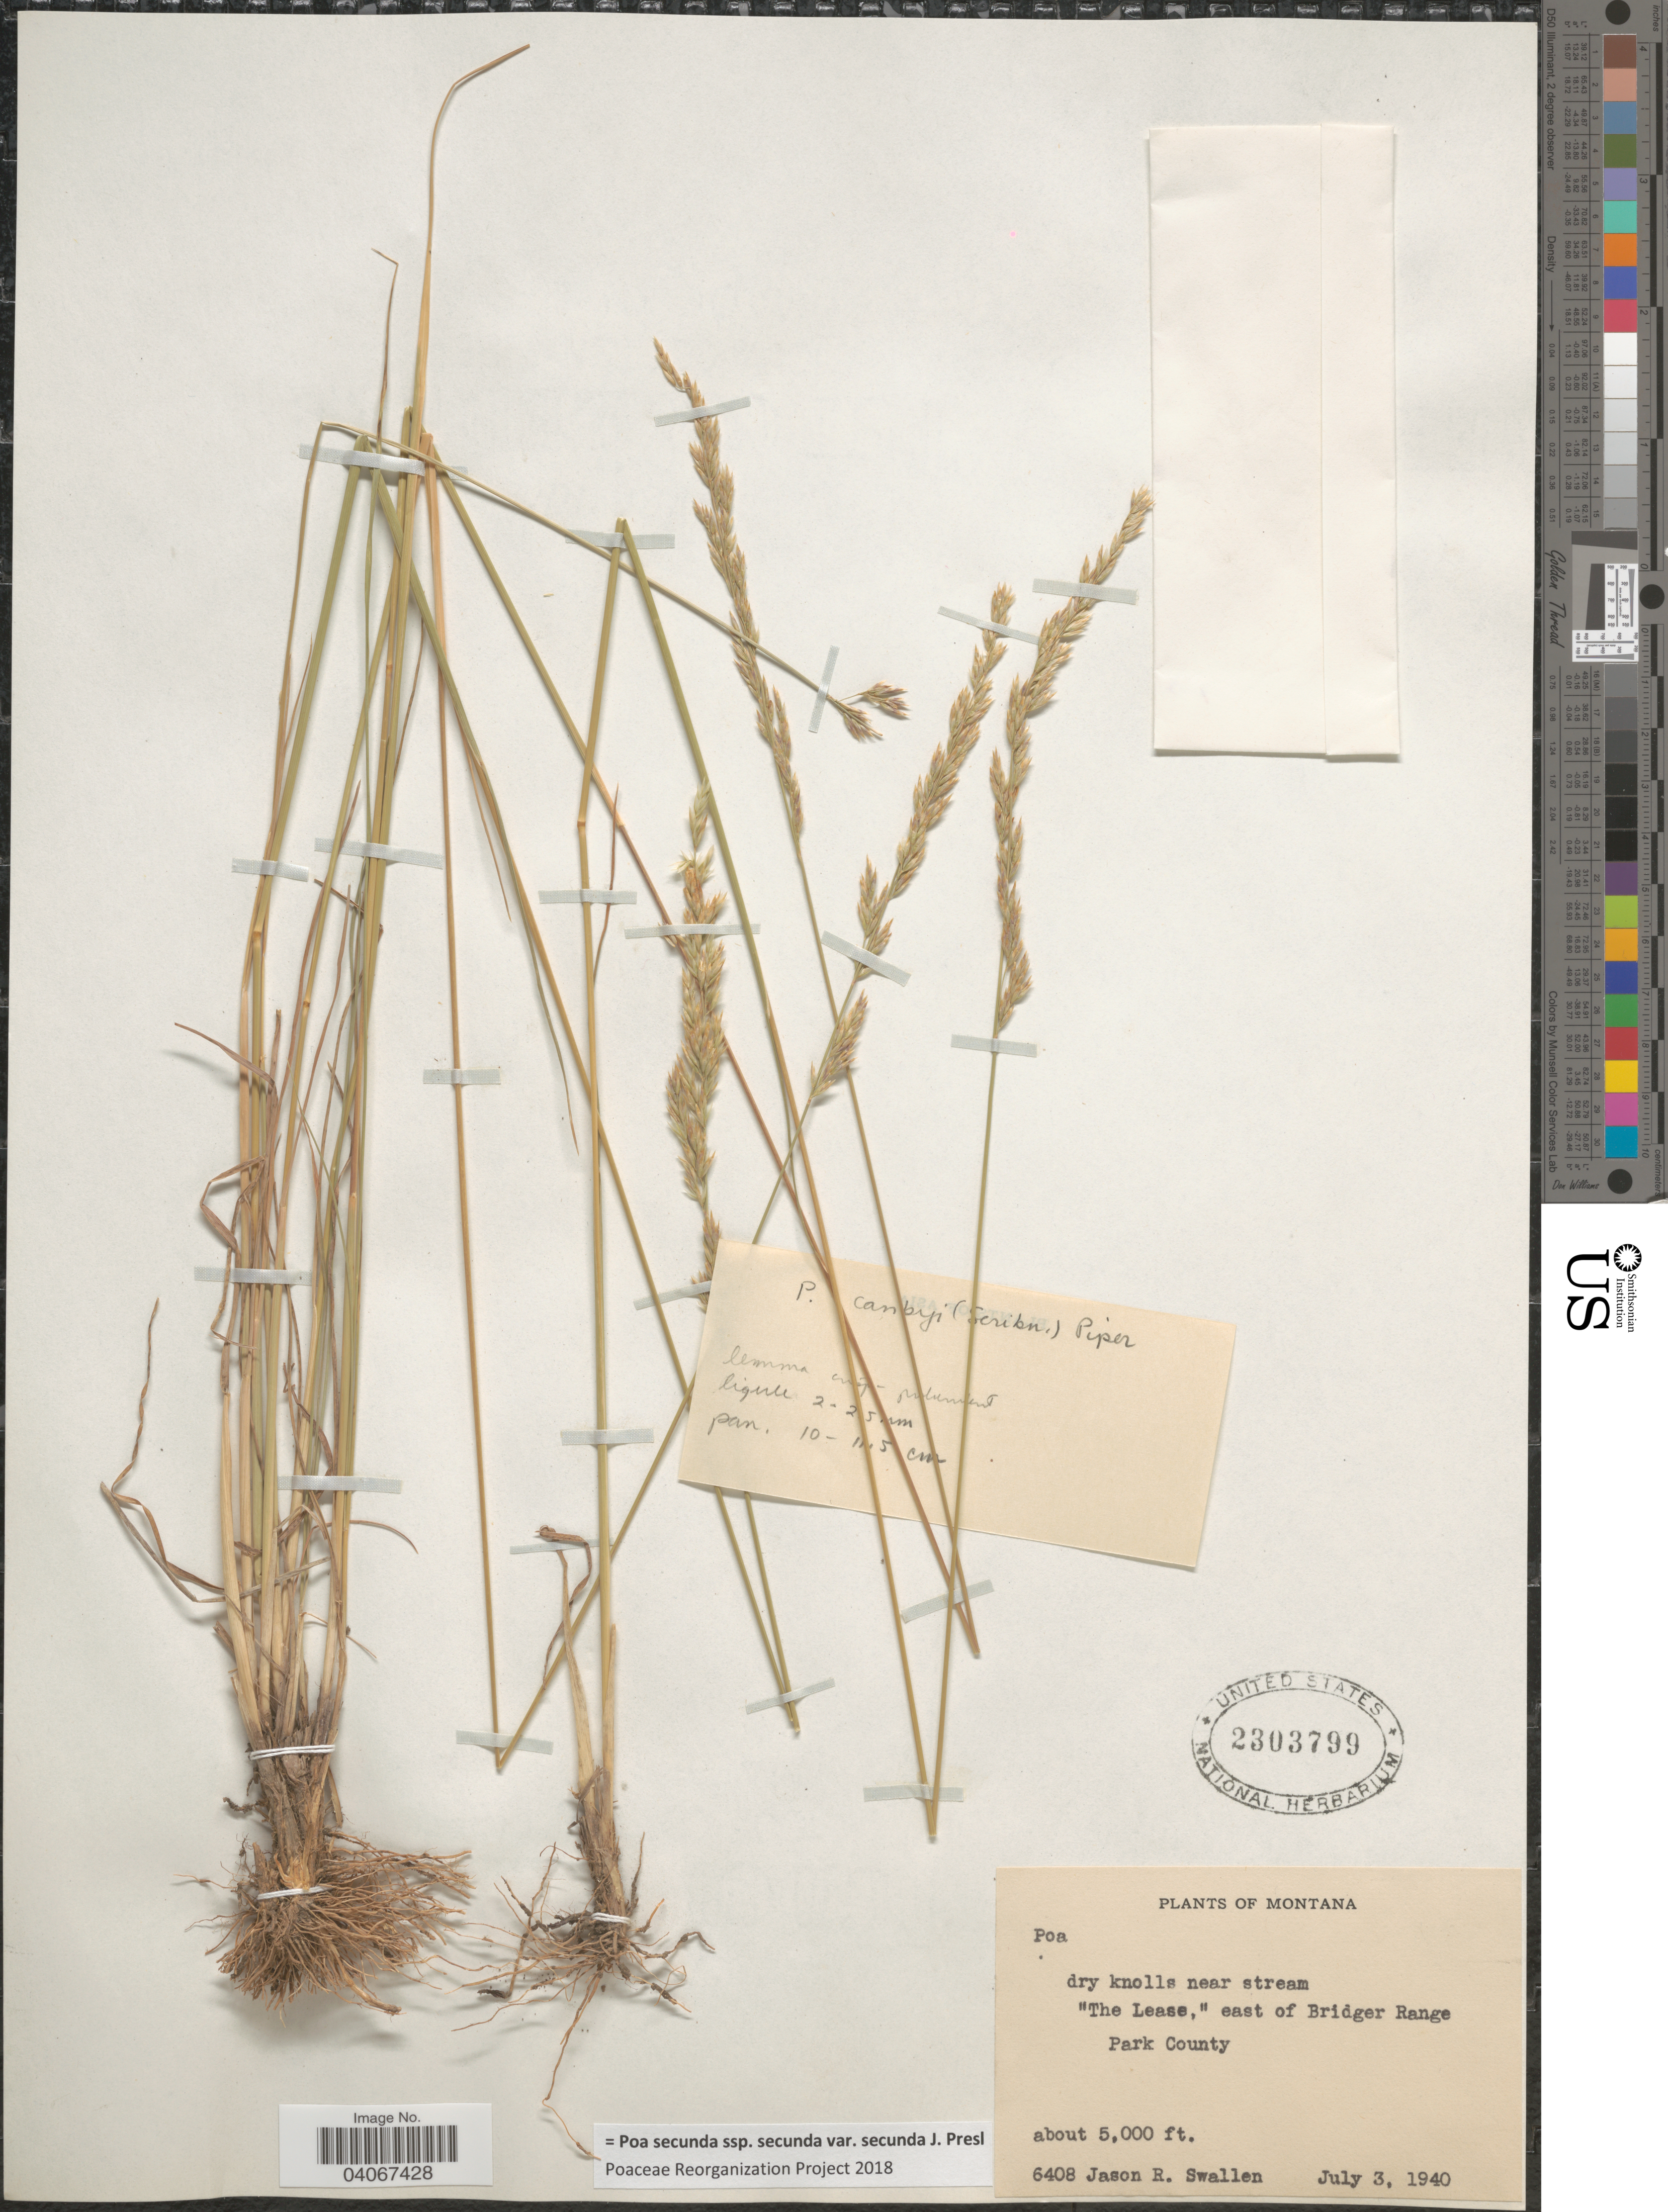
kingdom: Plantae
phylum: Tracheophyta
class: Liliopsida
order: Poales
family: Poaceae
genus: Poa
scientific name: Poa secunda subsp. secunda var. secunda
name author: J. Presl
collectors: J. R. Swallen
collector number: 6408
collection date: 1940-07-03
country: United States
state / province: Montana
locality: The Lease,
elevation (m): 1524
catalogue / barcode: US 2303799